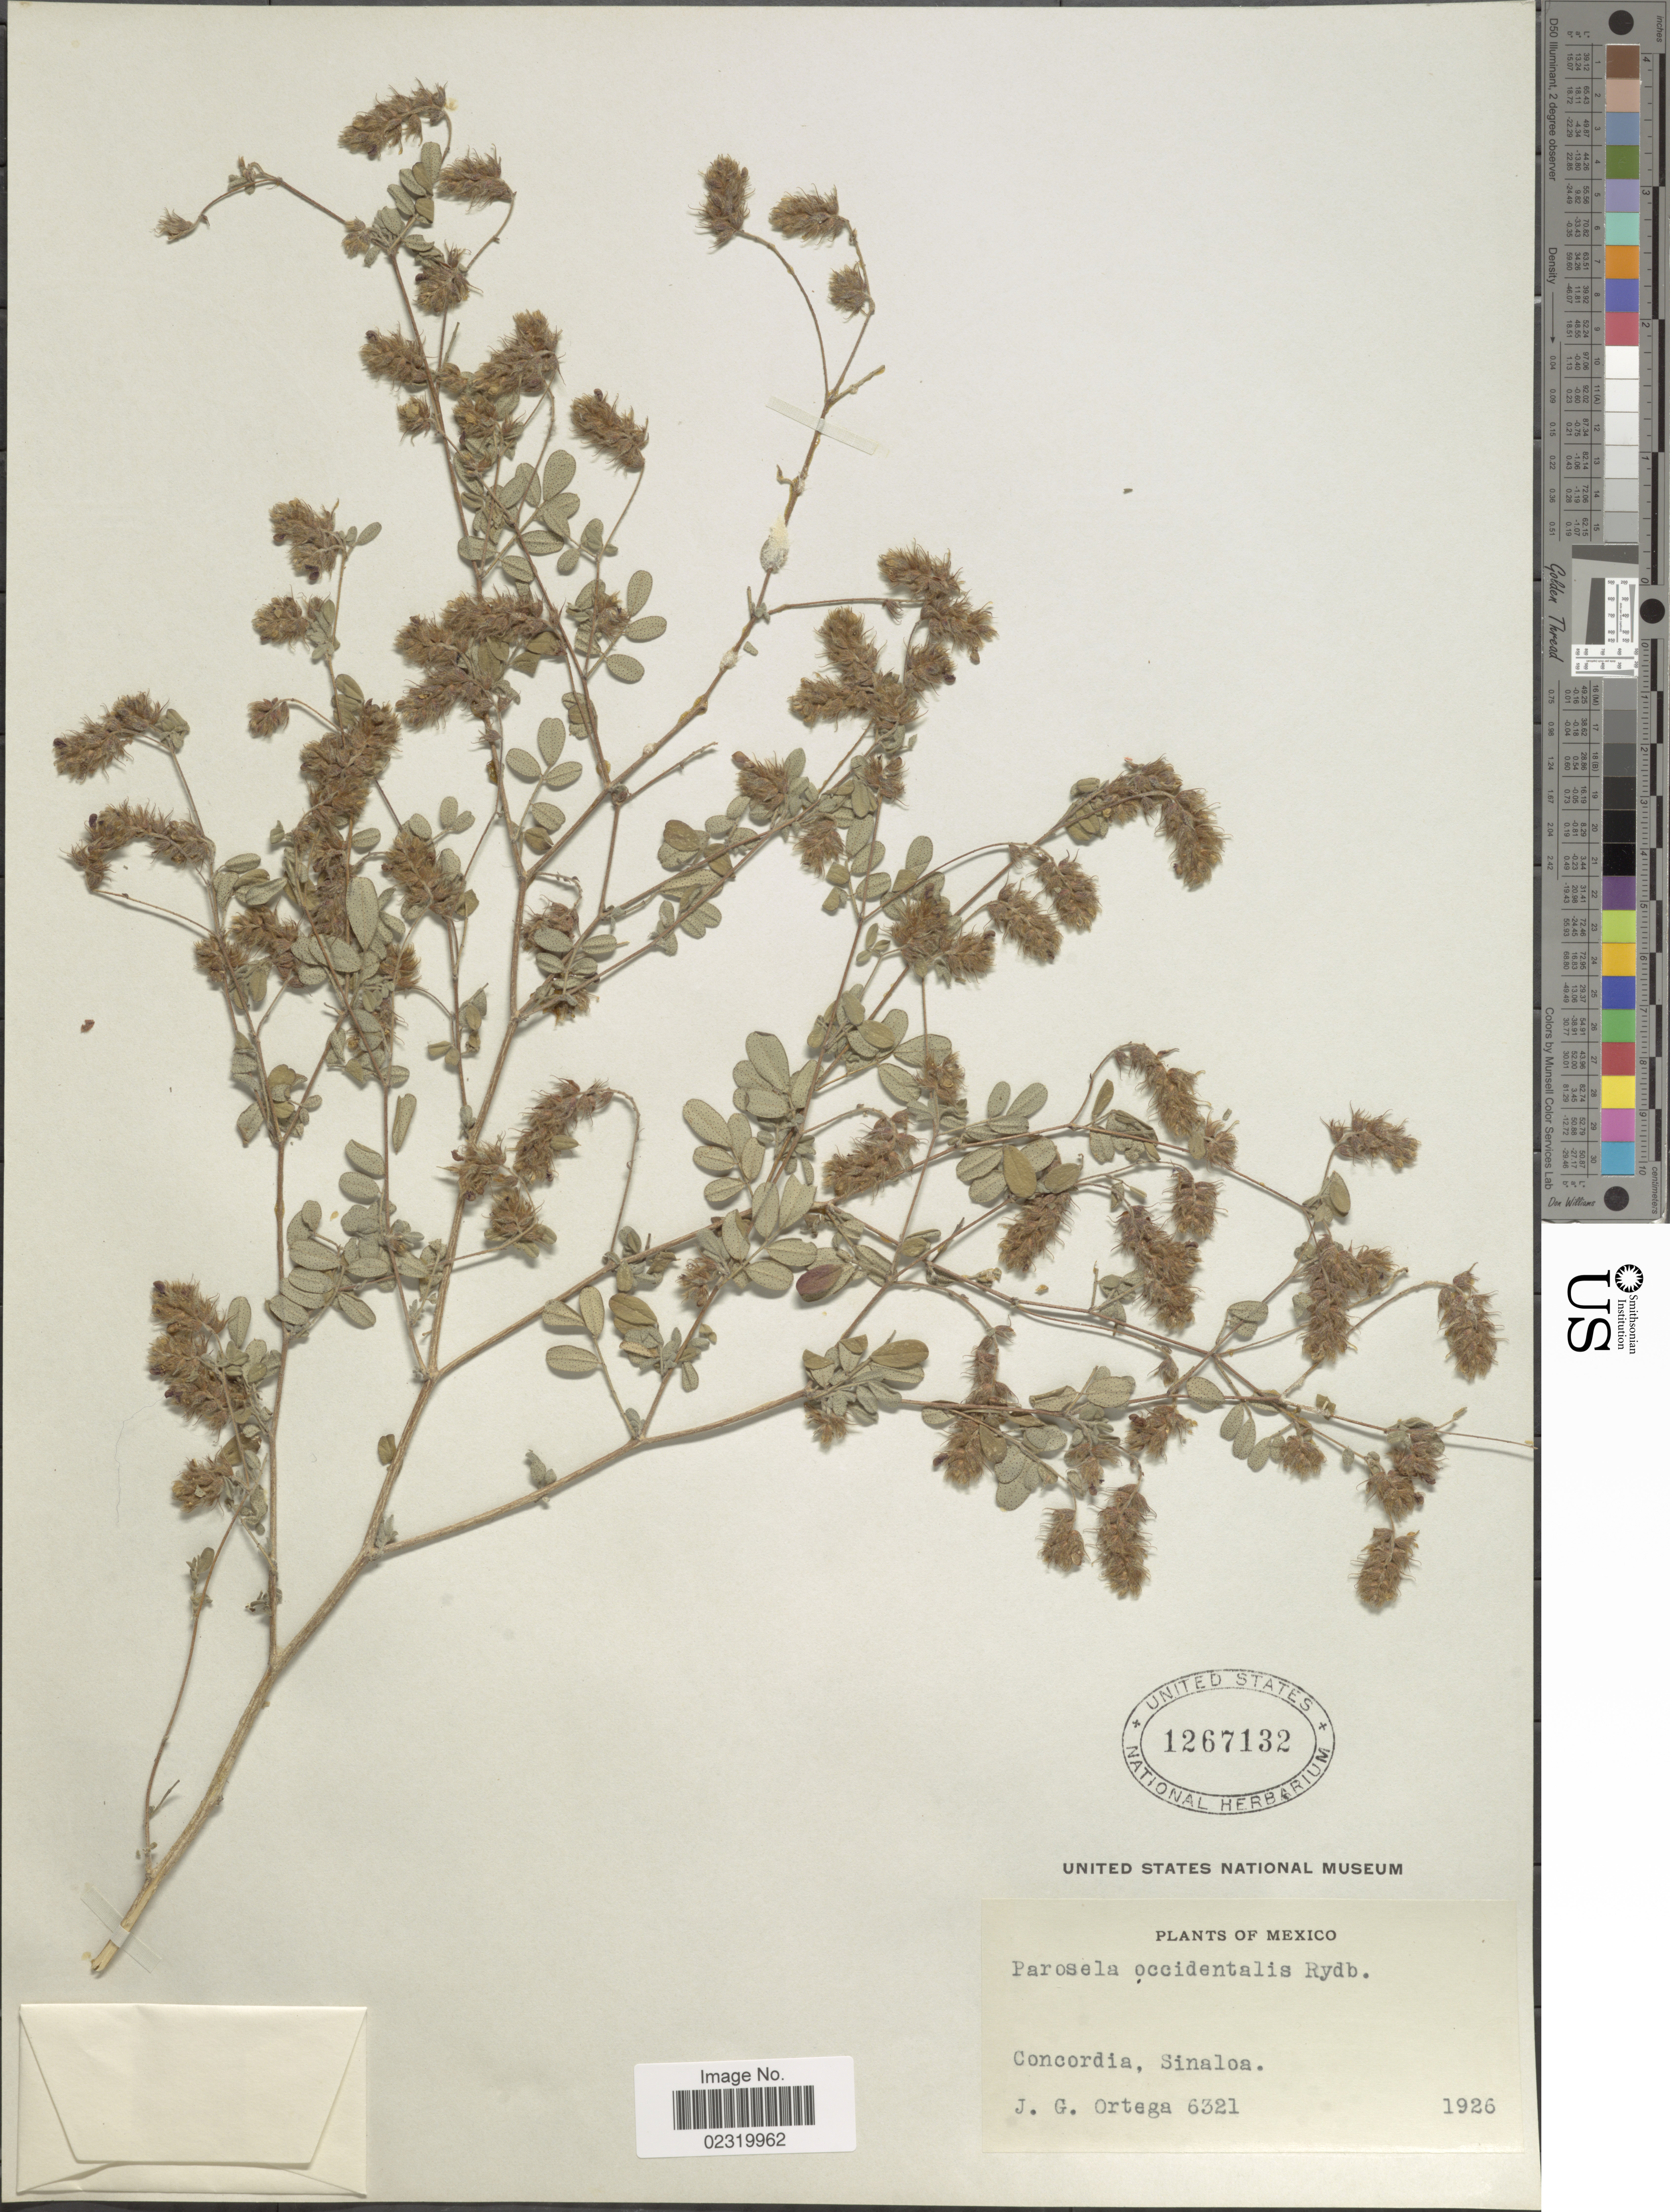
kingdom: Plantae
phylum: Tracheophyta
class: Magnoliopsida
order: Fabales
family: Fabaceae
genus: Dalea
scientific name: Dalea occidentalis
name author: (Rydb.) L. Riley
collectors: J. Ortega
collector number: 6321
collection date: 1926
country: Mexico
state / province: Sinaloa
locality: Concordia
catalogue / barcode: US 1267132